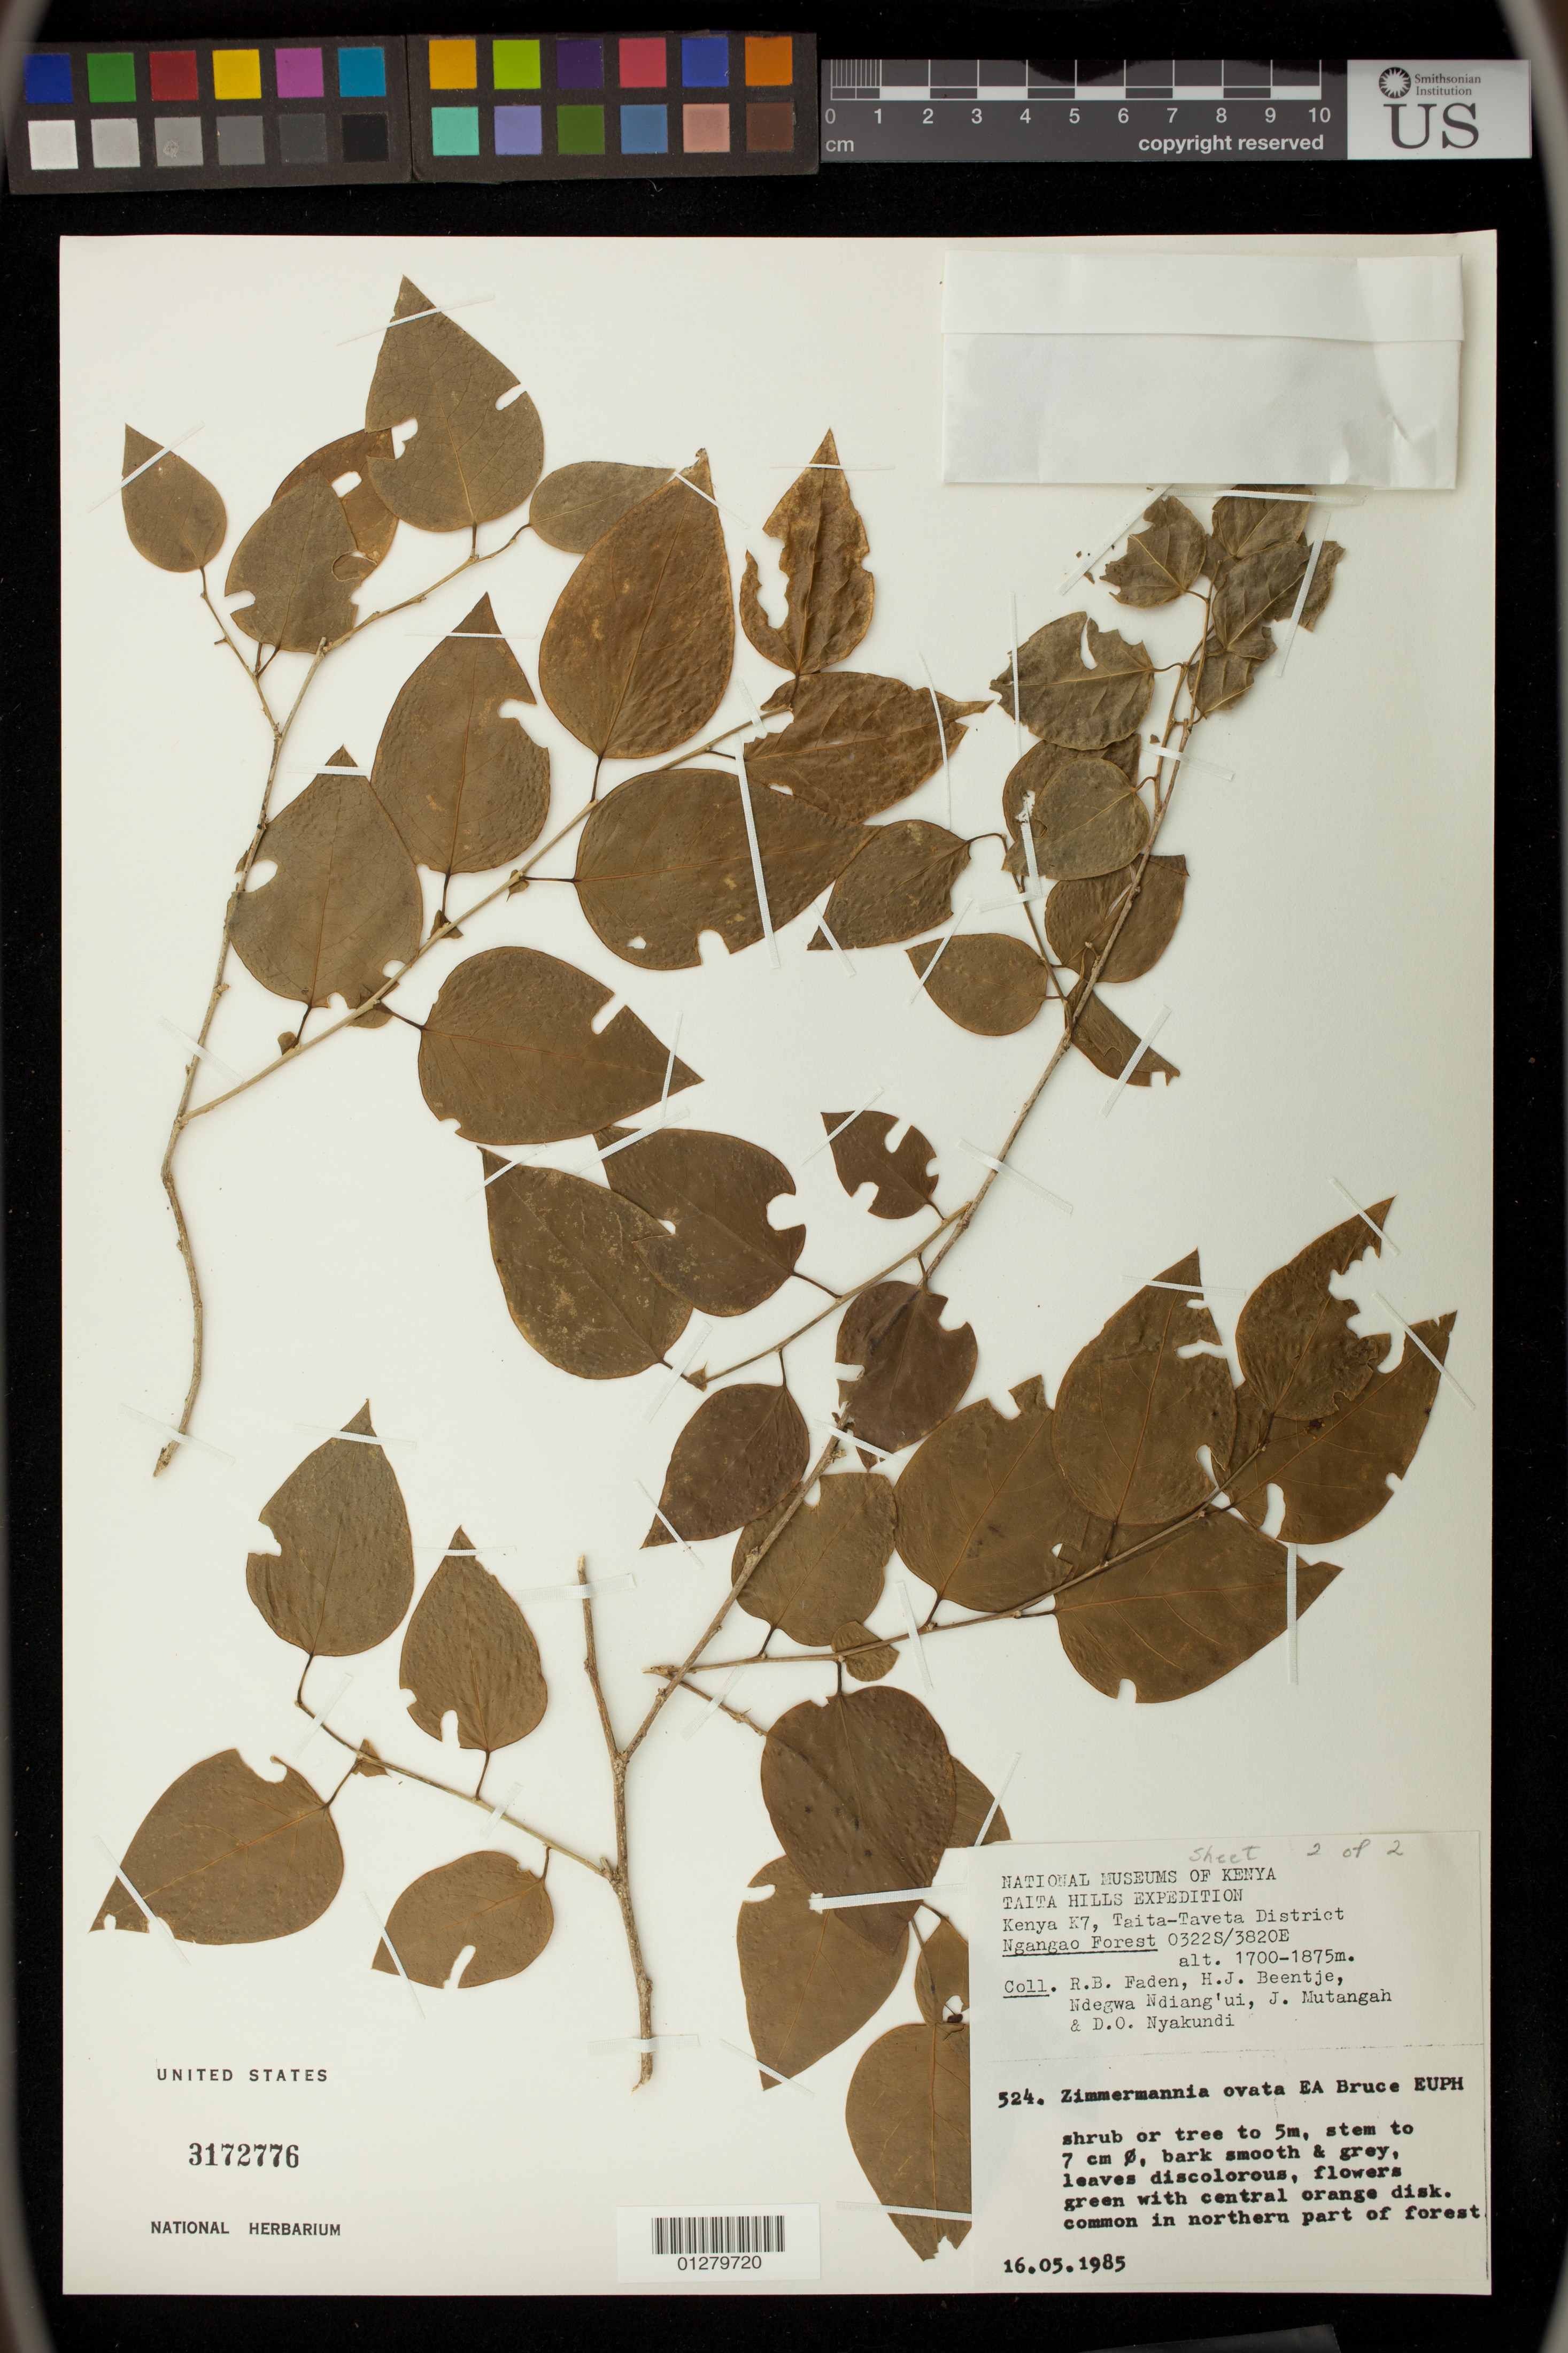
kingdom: Plantae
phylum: Tracheophyta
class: Magnoliopsida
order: Malpighiales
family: Phyllanthaceae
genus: Zimmermannia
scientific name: Zimmermannia ovata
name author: E.A. Bruce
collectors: R. B. Faden, H. J. Beentje, N. Ndiang'ui, J. Mutangah & D. Nyakundi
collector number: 524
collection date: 1985-05-16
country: Kenya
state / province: Taita Taveta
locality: Ngangao Forest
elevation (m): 1700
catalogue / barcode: US 3172776